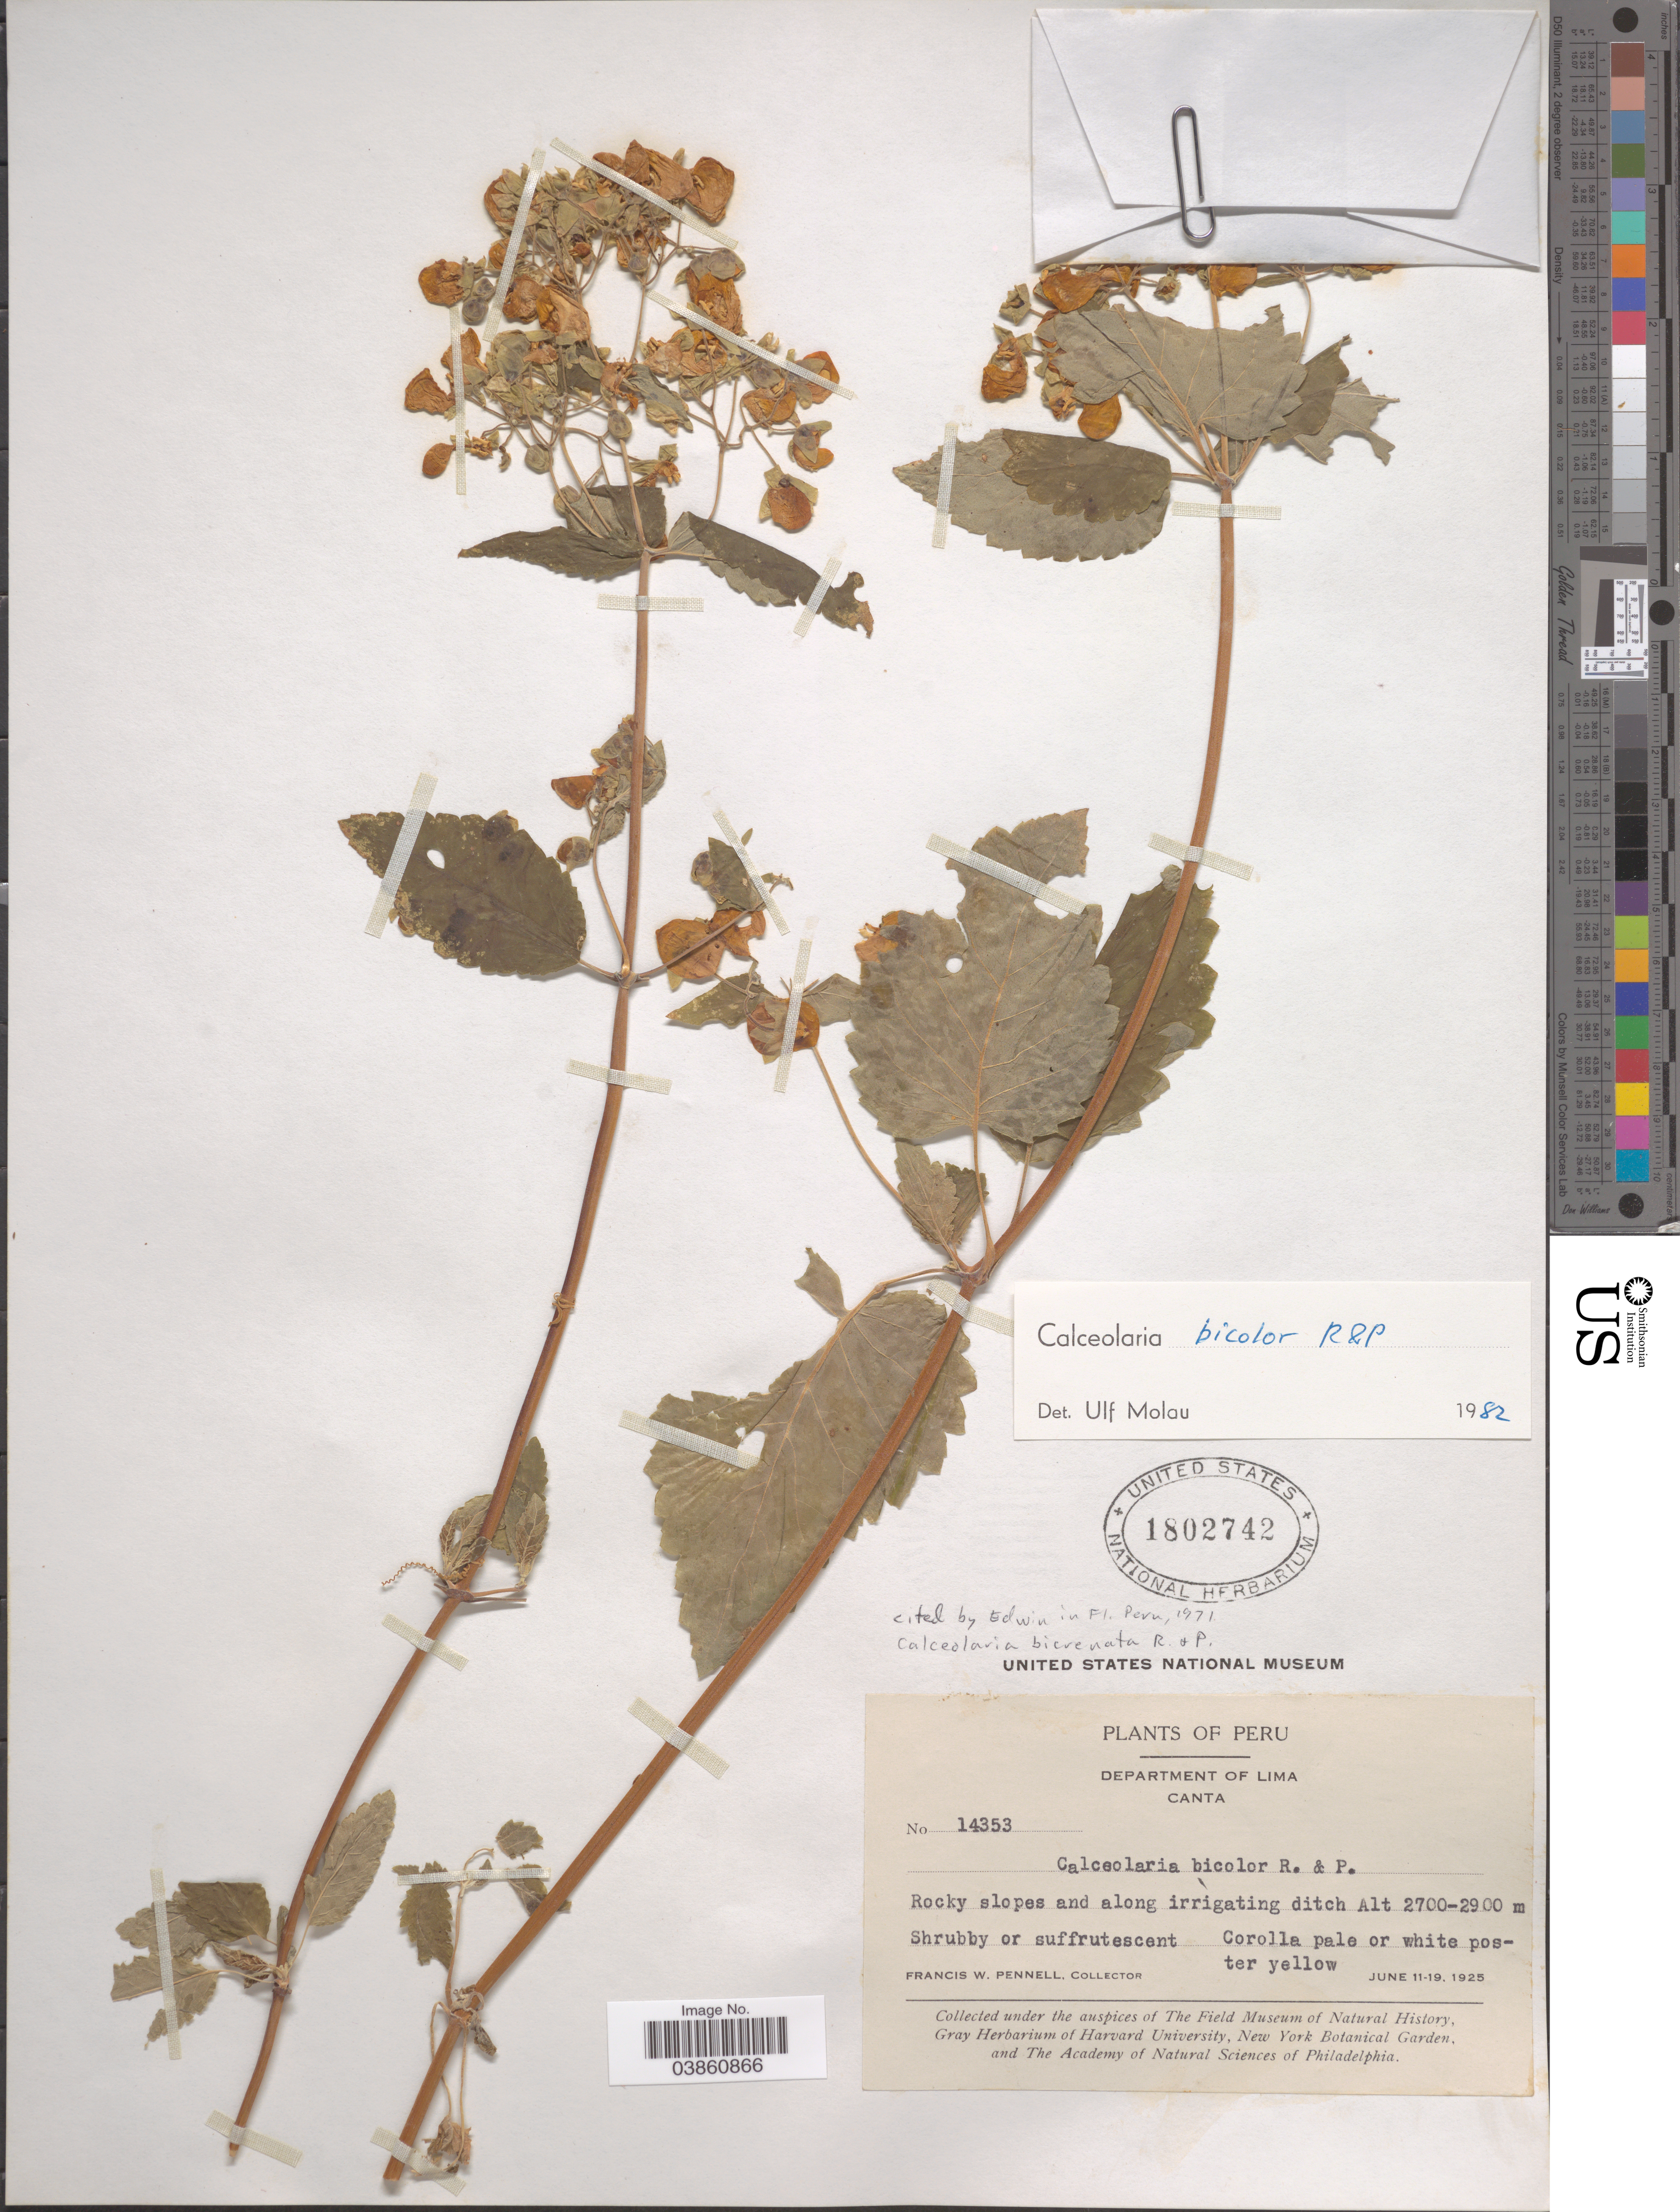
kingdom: Plantae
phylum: Tracheophyta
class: Magnoliopsida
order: Lamiales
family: Calceolariaceae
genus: Calceolaria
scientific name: Calceolaria bicolor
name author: Ruiz & Pav.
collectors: F. W. Pennell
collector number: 14353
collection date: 1925-06-11/1925-06-19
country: Peru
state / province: Lima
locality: Department of Lima. Canta.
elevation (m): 2700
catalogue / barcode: US 1802742